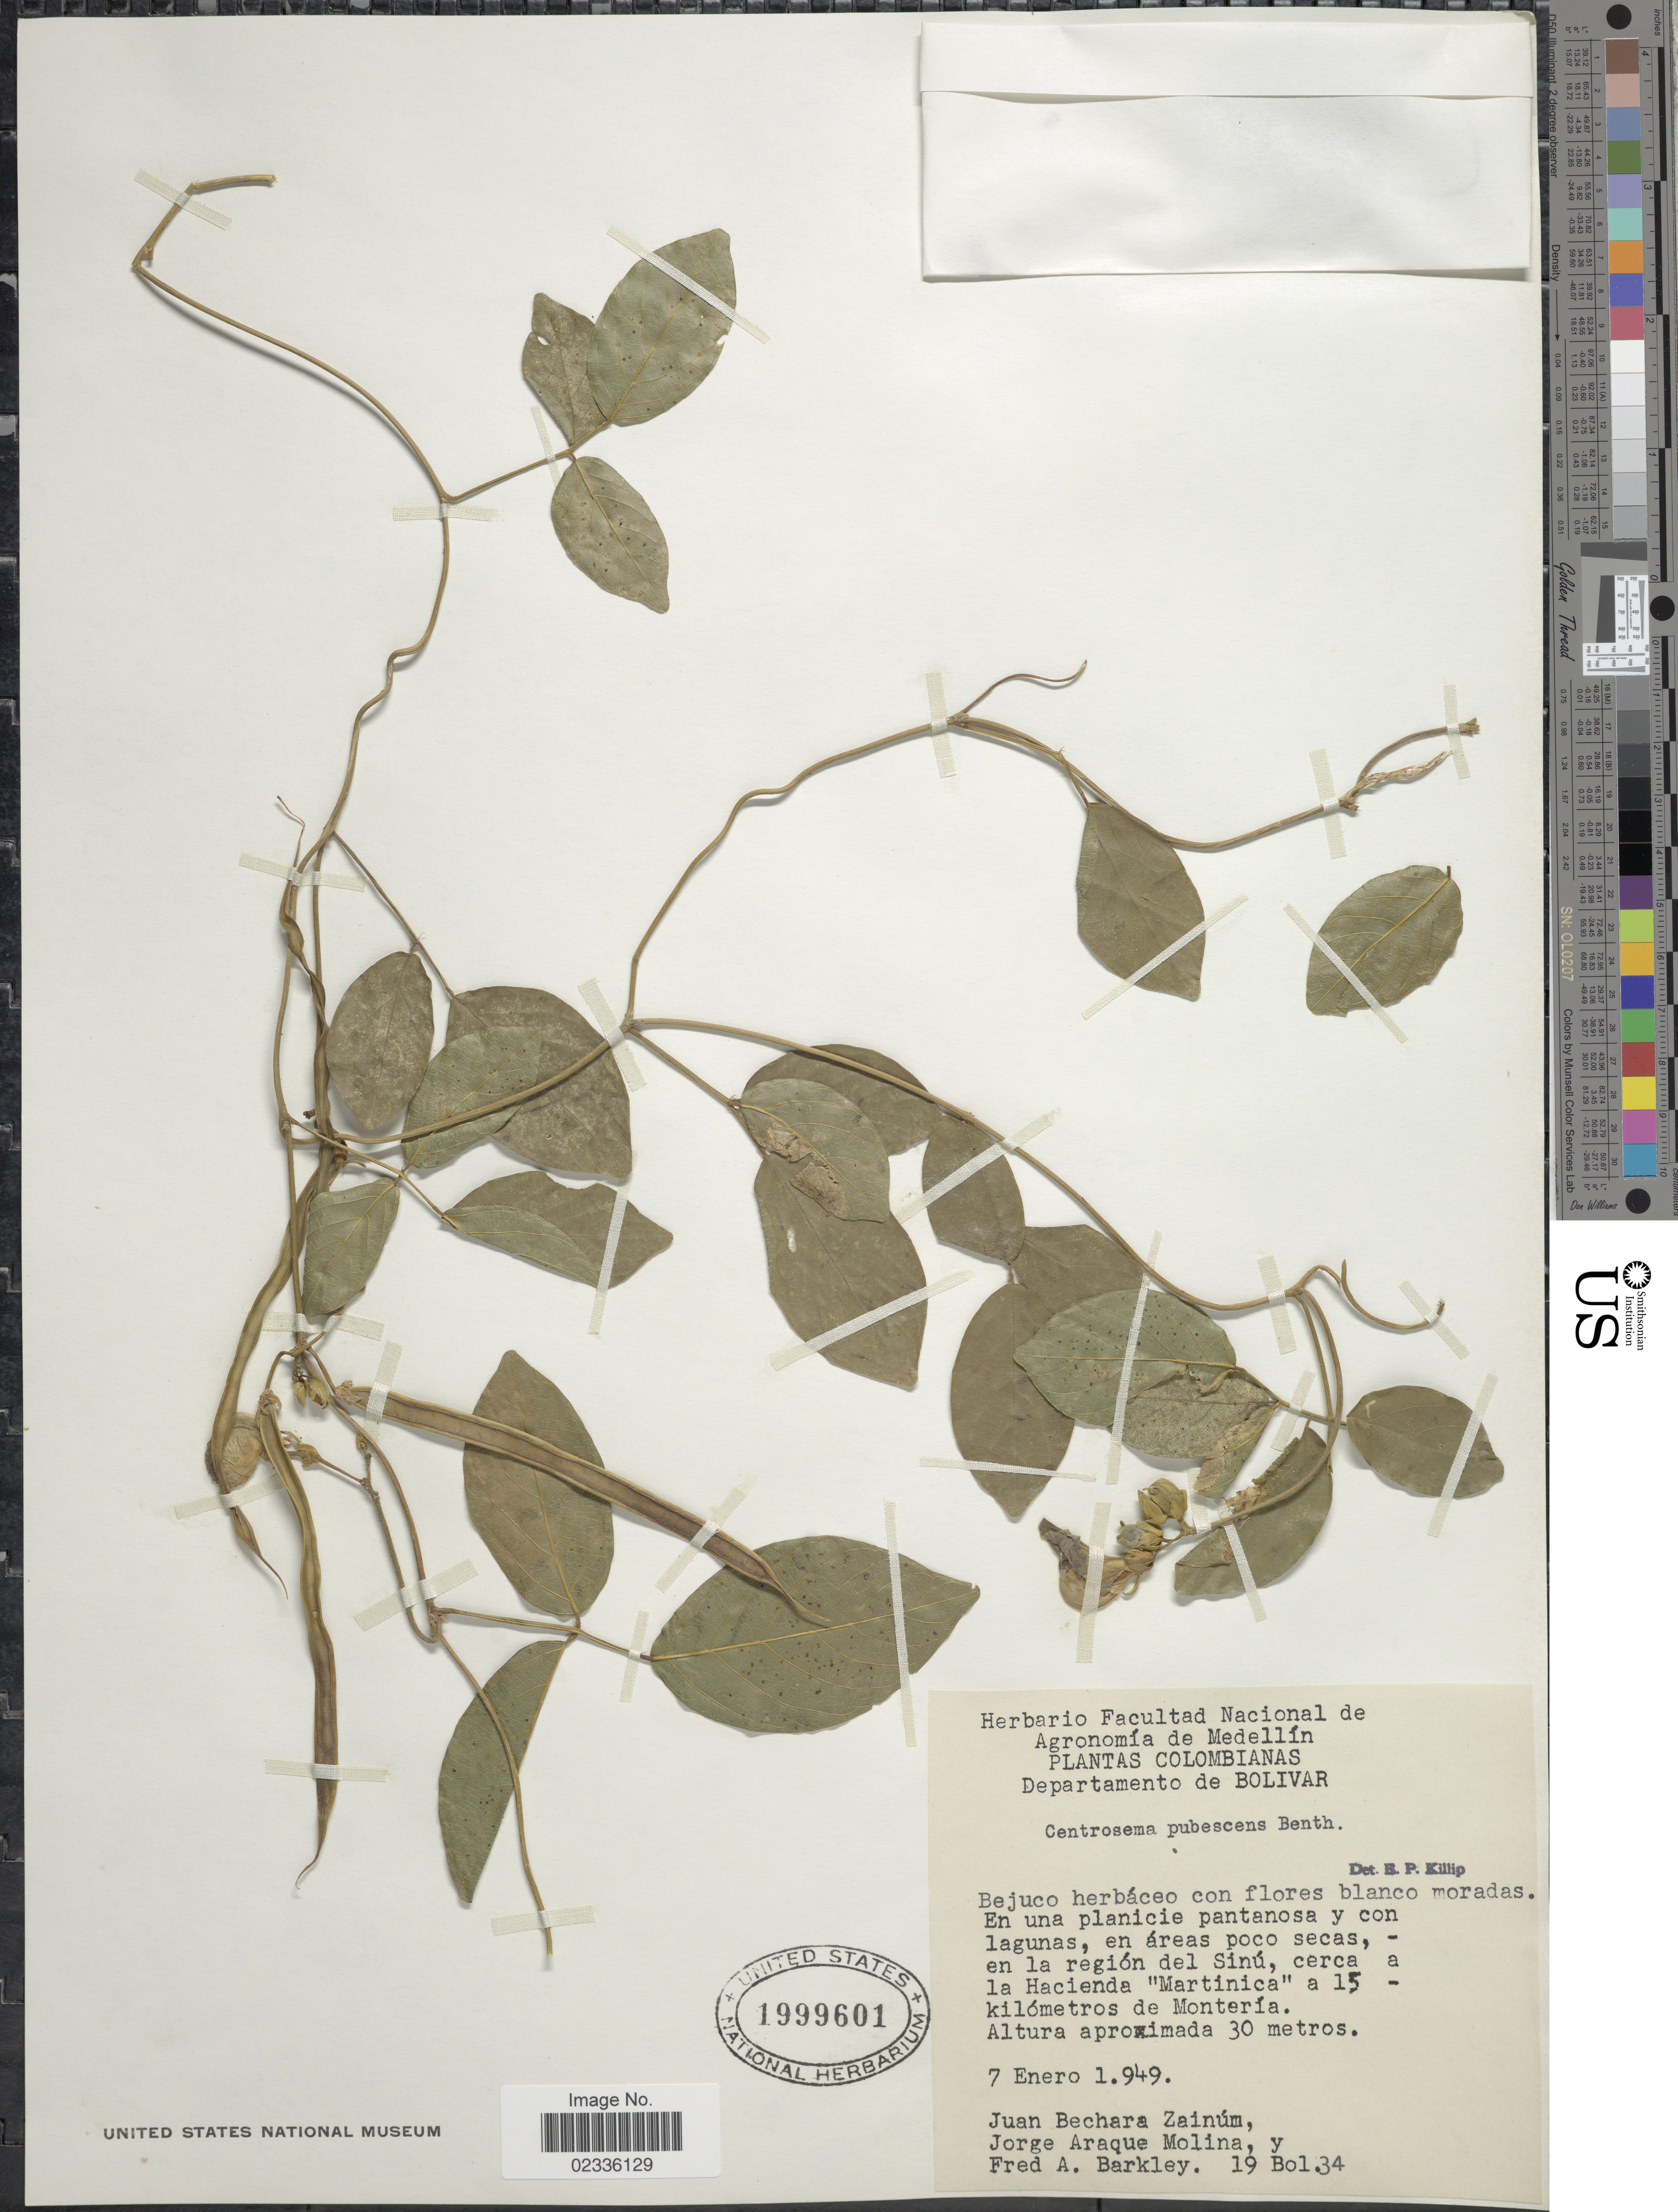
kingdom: Plantae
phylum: Tracheophyta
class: Magnoliopsida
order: Fabales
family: Fabaceae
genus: Centrosema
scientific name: Centrosema pubescens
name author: Benth.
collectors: J. Zainúm, J. Araque Molina & F. A. Barkley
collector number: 19Bol34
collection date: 1949-01-07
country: Colombia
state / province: Bolívar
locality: Departamento de Bolivar. En una planicie plantanosa y con lagunas, en areas poco secas, en a region dl Sinu, cerca a la Hacienda "Martinica"a 15 kilometros de Monteria.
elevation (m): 30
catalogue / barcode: US 1999601